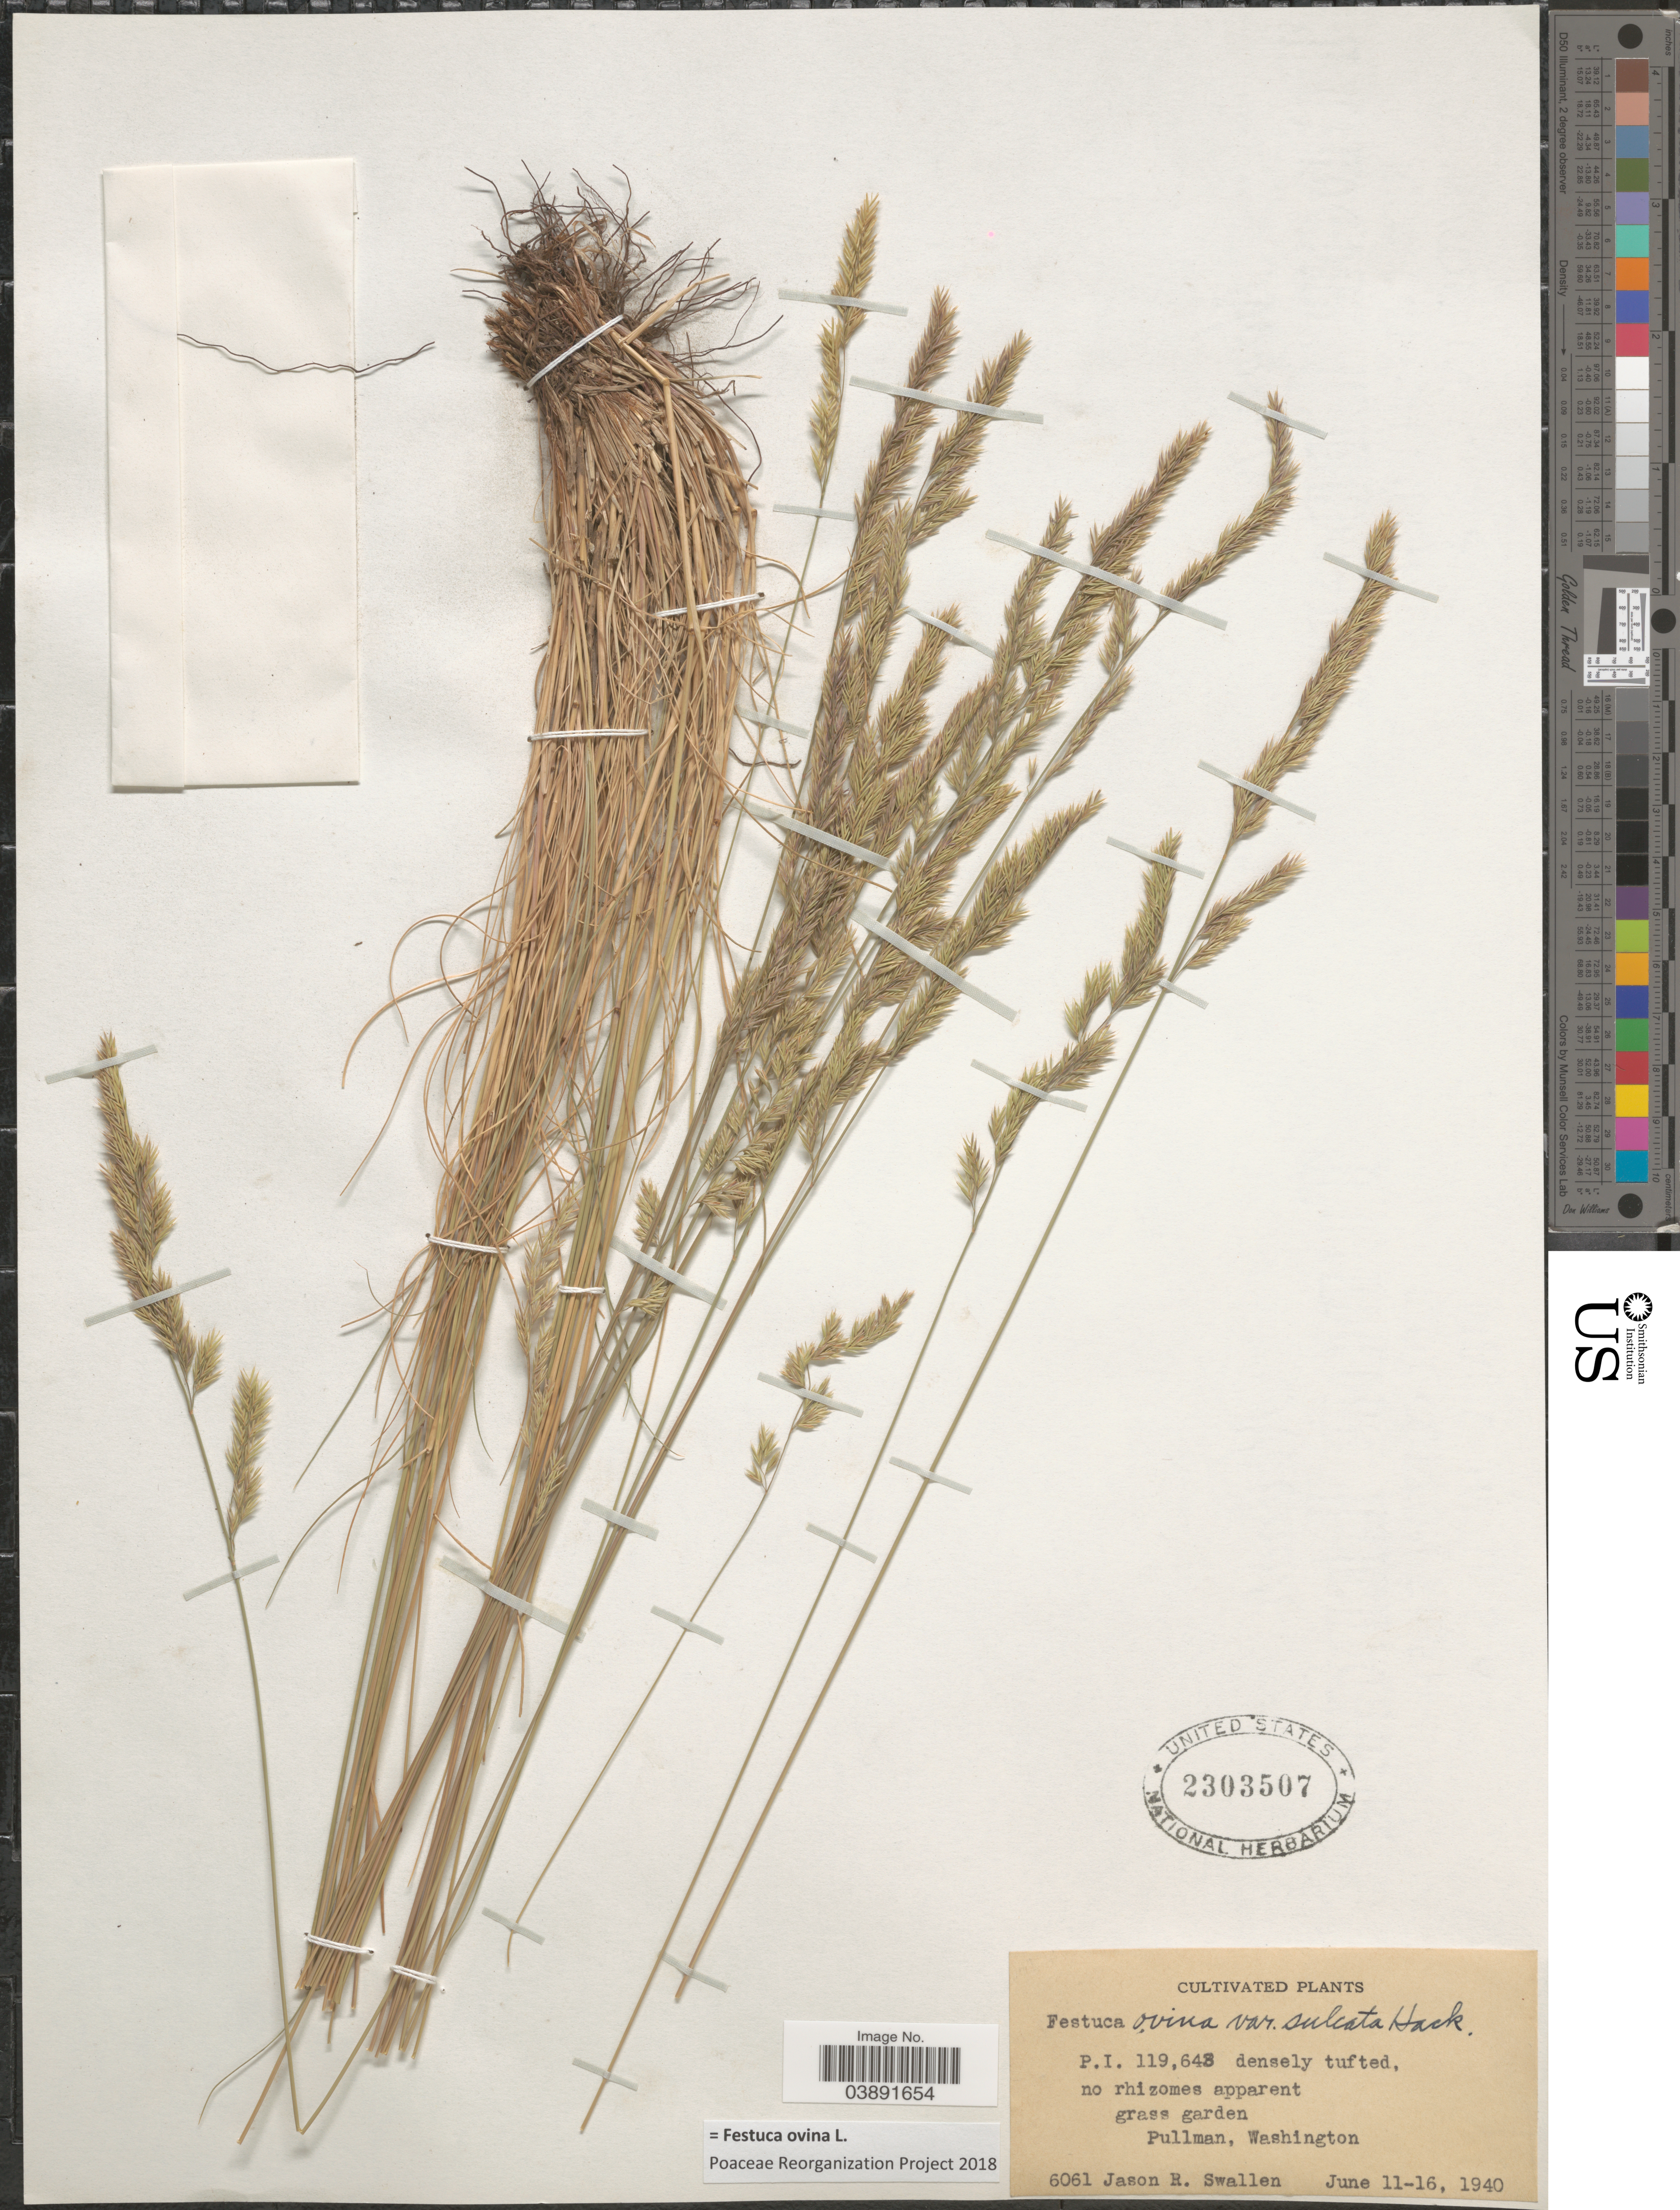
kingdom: Plantae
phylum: Tracheophyta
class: Liliopsida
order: Poales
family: Poaceae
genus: Festuca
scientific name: Festuca ovina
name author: L.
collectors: J. R. Swallen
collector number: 6061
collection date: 1940-06-11/1940-06-16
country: United States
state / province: Washington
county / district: Whitman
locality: Pullman.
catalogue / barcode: US 2303507